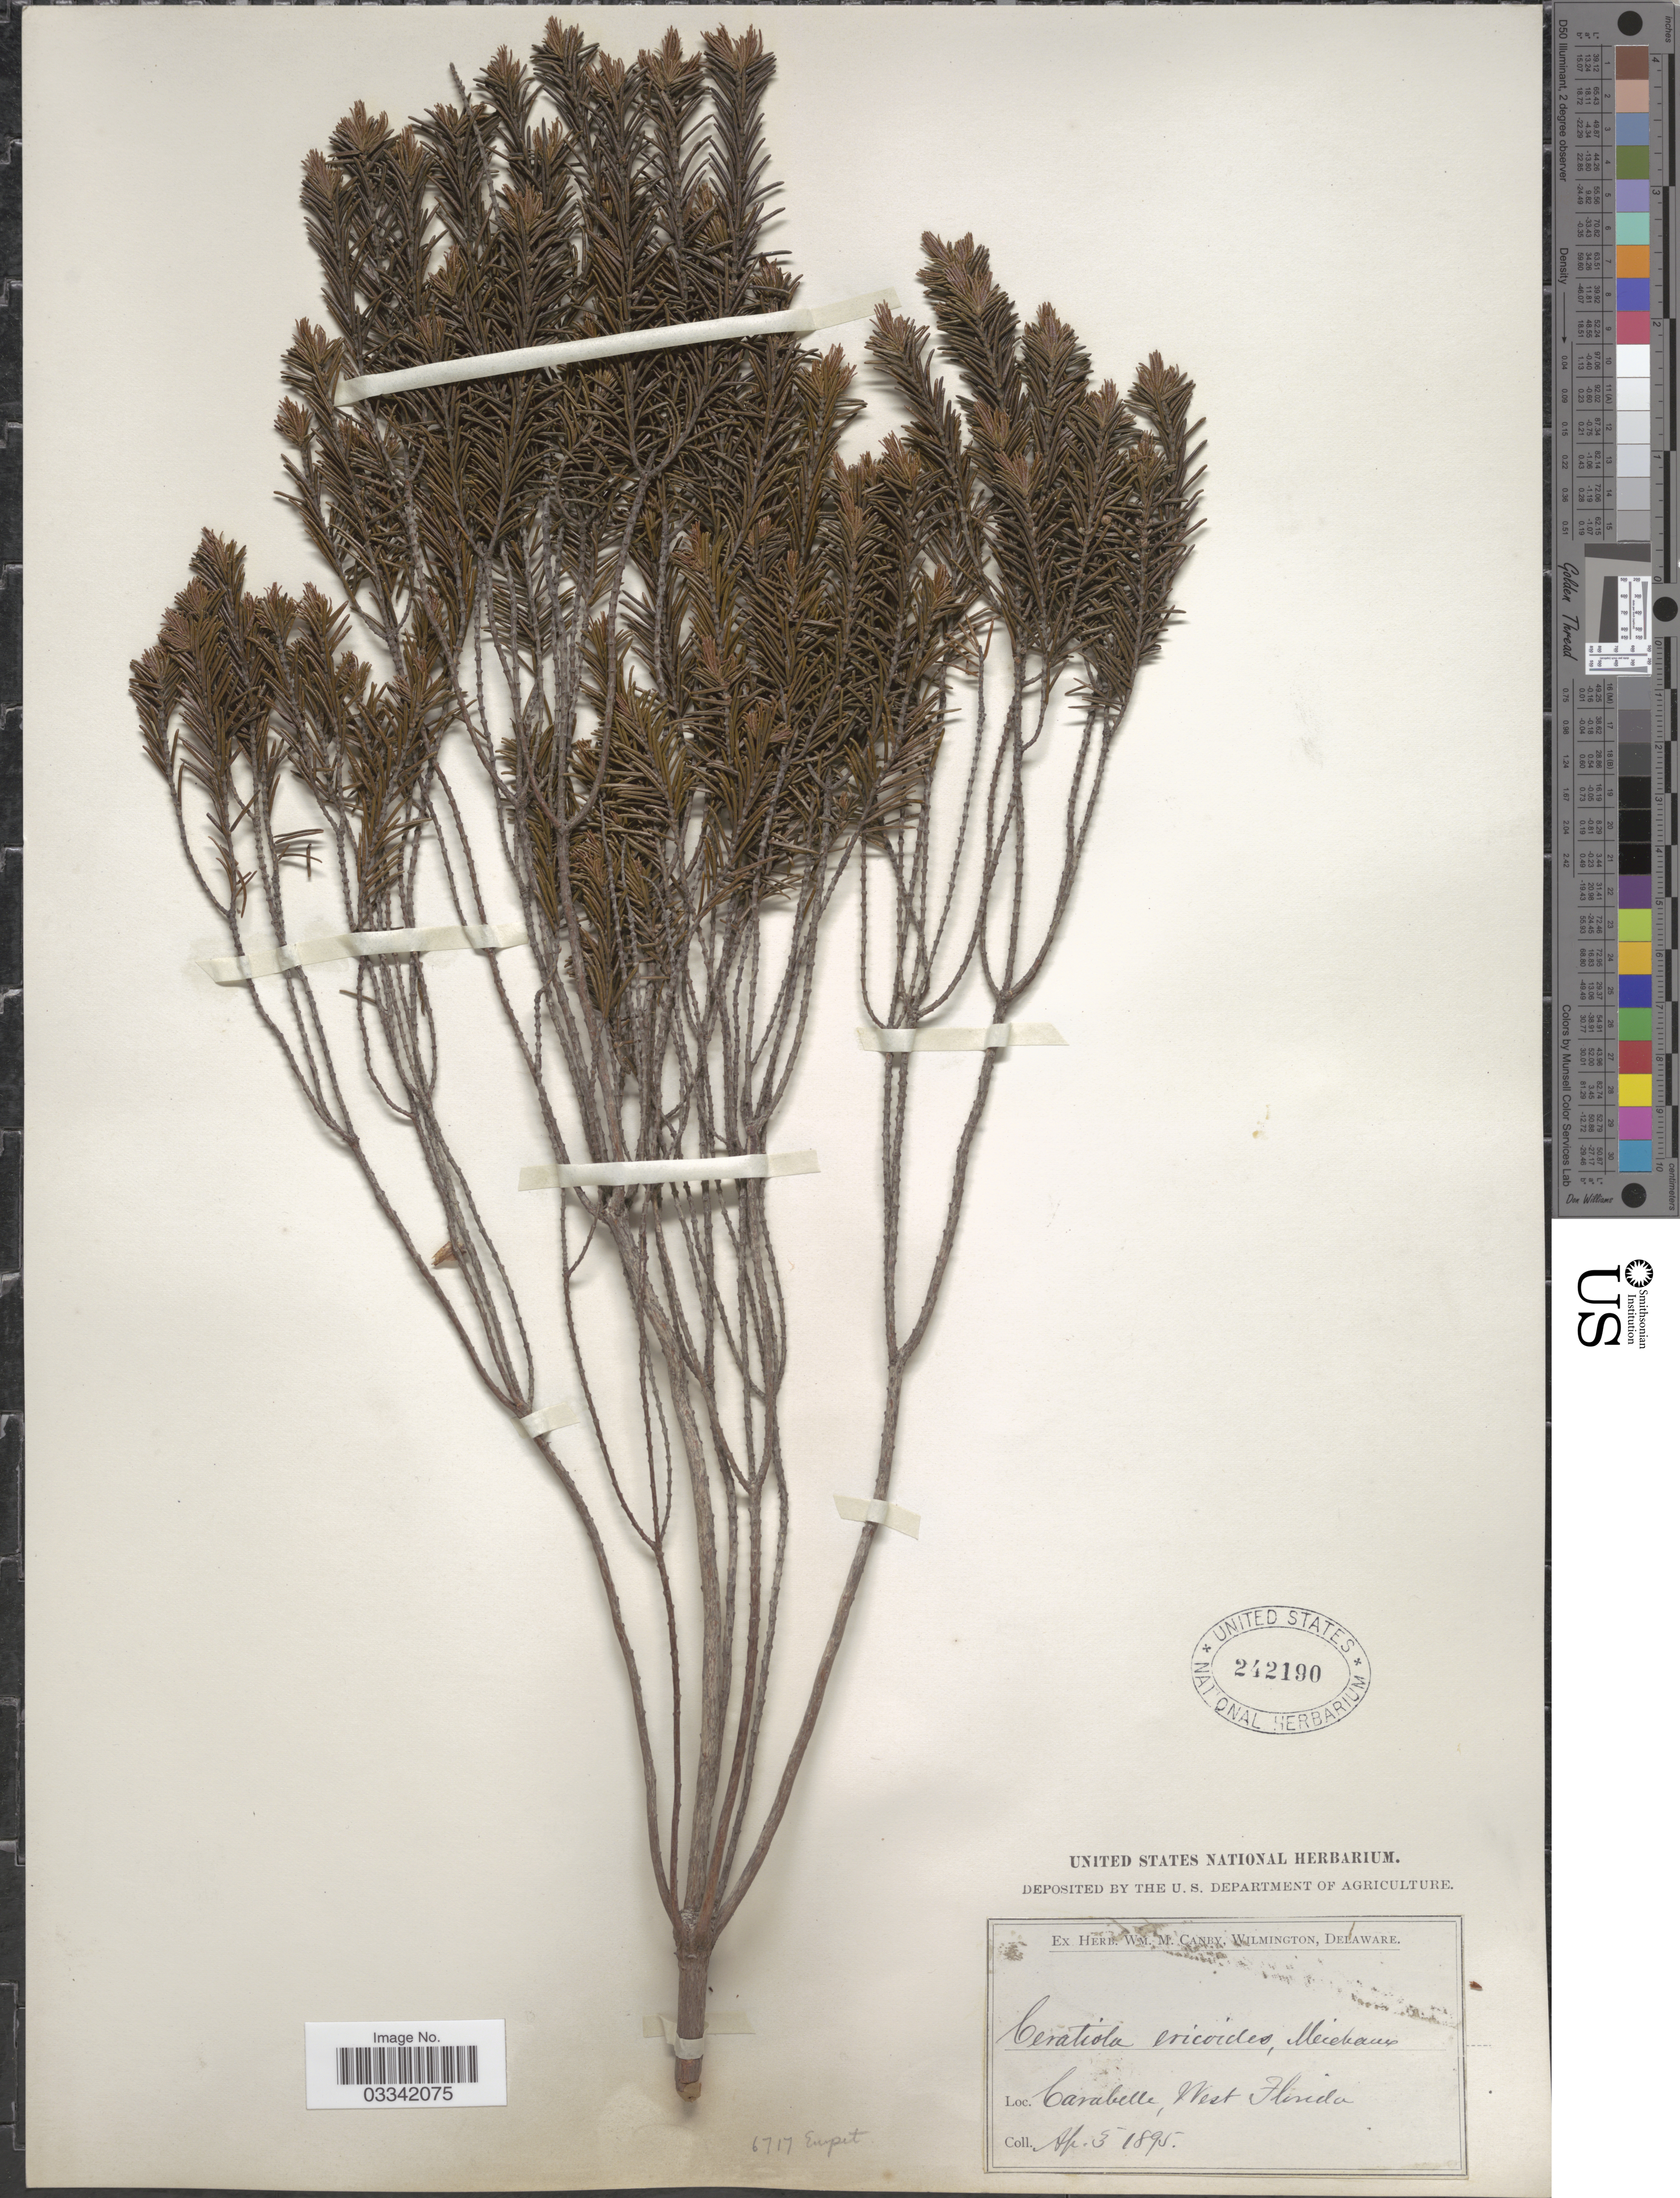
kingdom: Plantae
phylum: Tracheophyta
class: Magnoliopsida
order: Ericales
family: Ericaceae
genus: Ceratiola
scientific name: Ceratiola ericoides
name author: Michx.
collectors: W. M. Canby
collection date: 1895-04-03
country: United States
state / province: Florida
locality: Carabelle, West Florida.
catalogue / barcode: US 242190